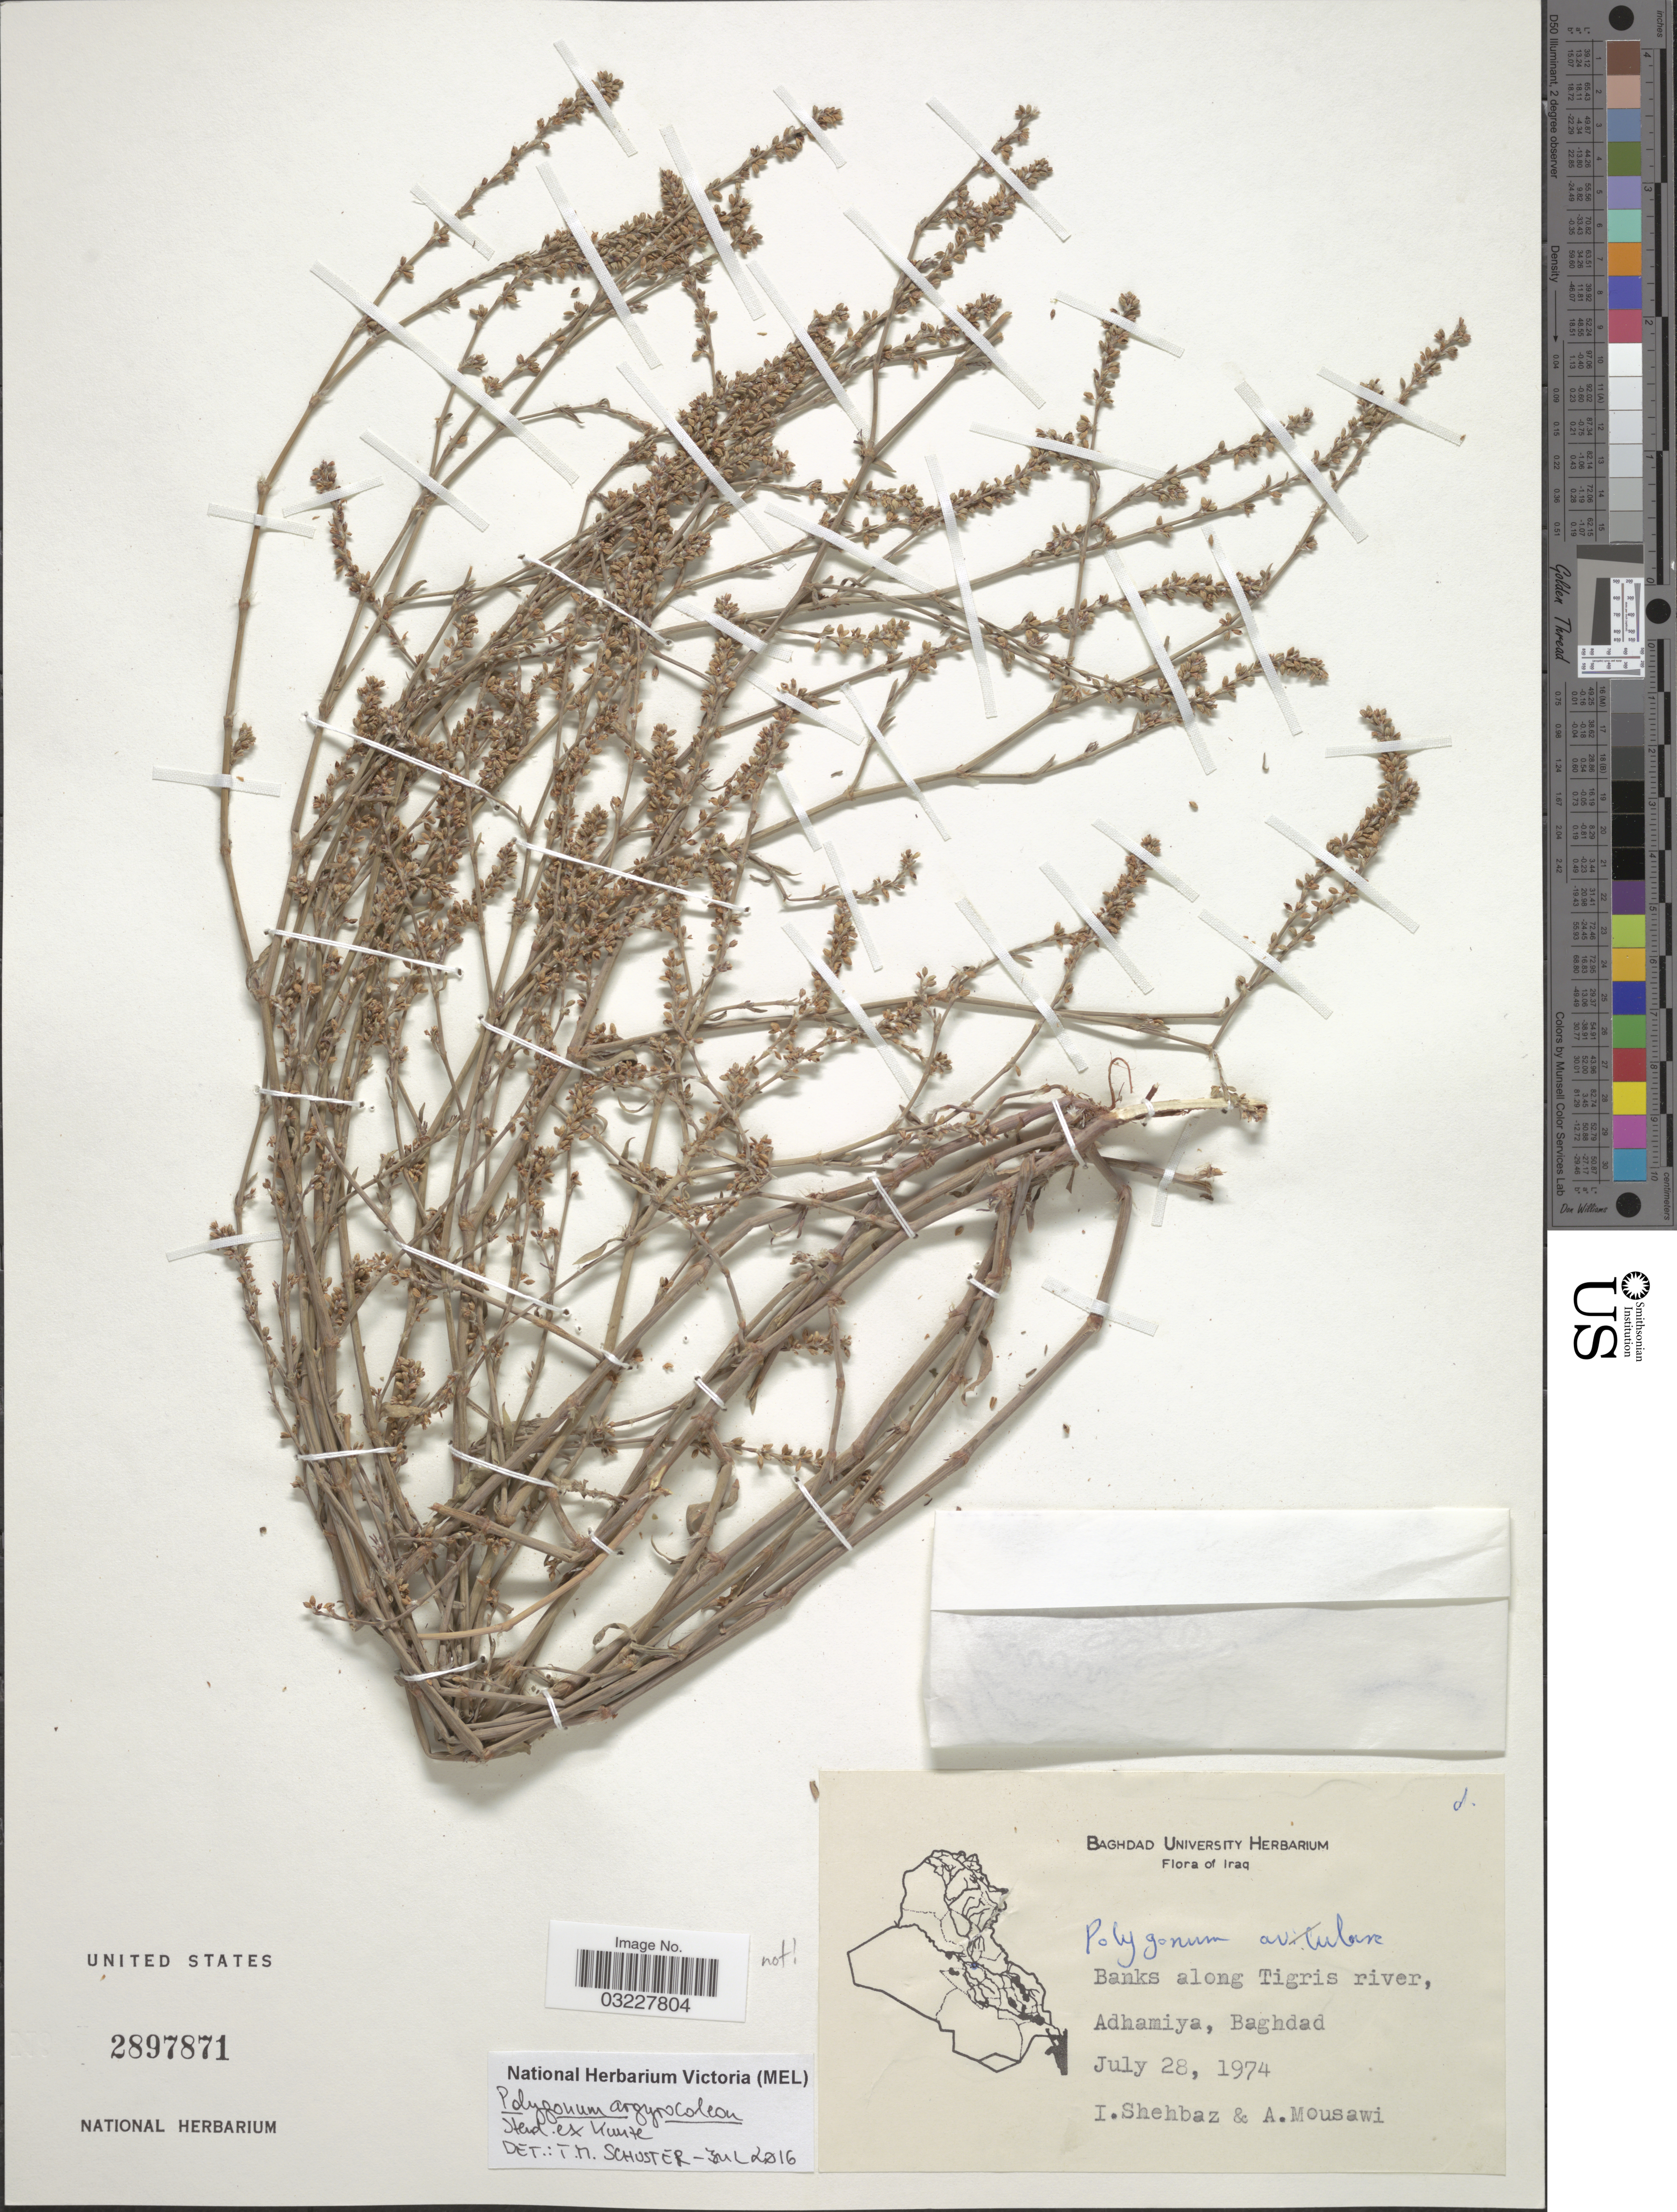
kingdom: Plantae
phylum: Tracheophyta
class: Magnoliopsida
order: Caryophyllales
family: Polygonaceae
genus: Polygonum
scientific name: Polygonum argyrocoleon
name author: Steud. ex Kunze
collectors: Shehbaz, I. & A. Mousawi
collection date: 1974-07-28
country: Iraq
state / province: Baghdad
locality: Banks along Tigris river, Adhamiya.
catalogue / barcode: US 2897871